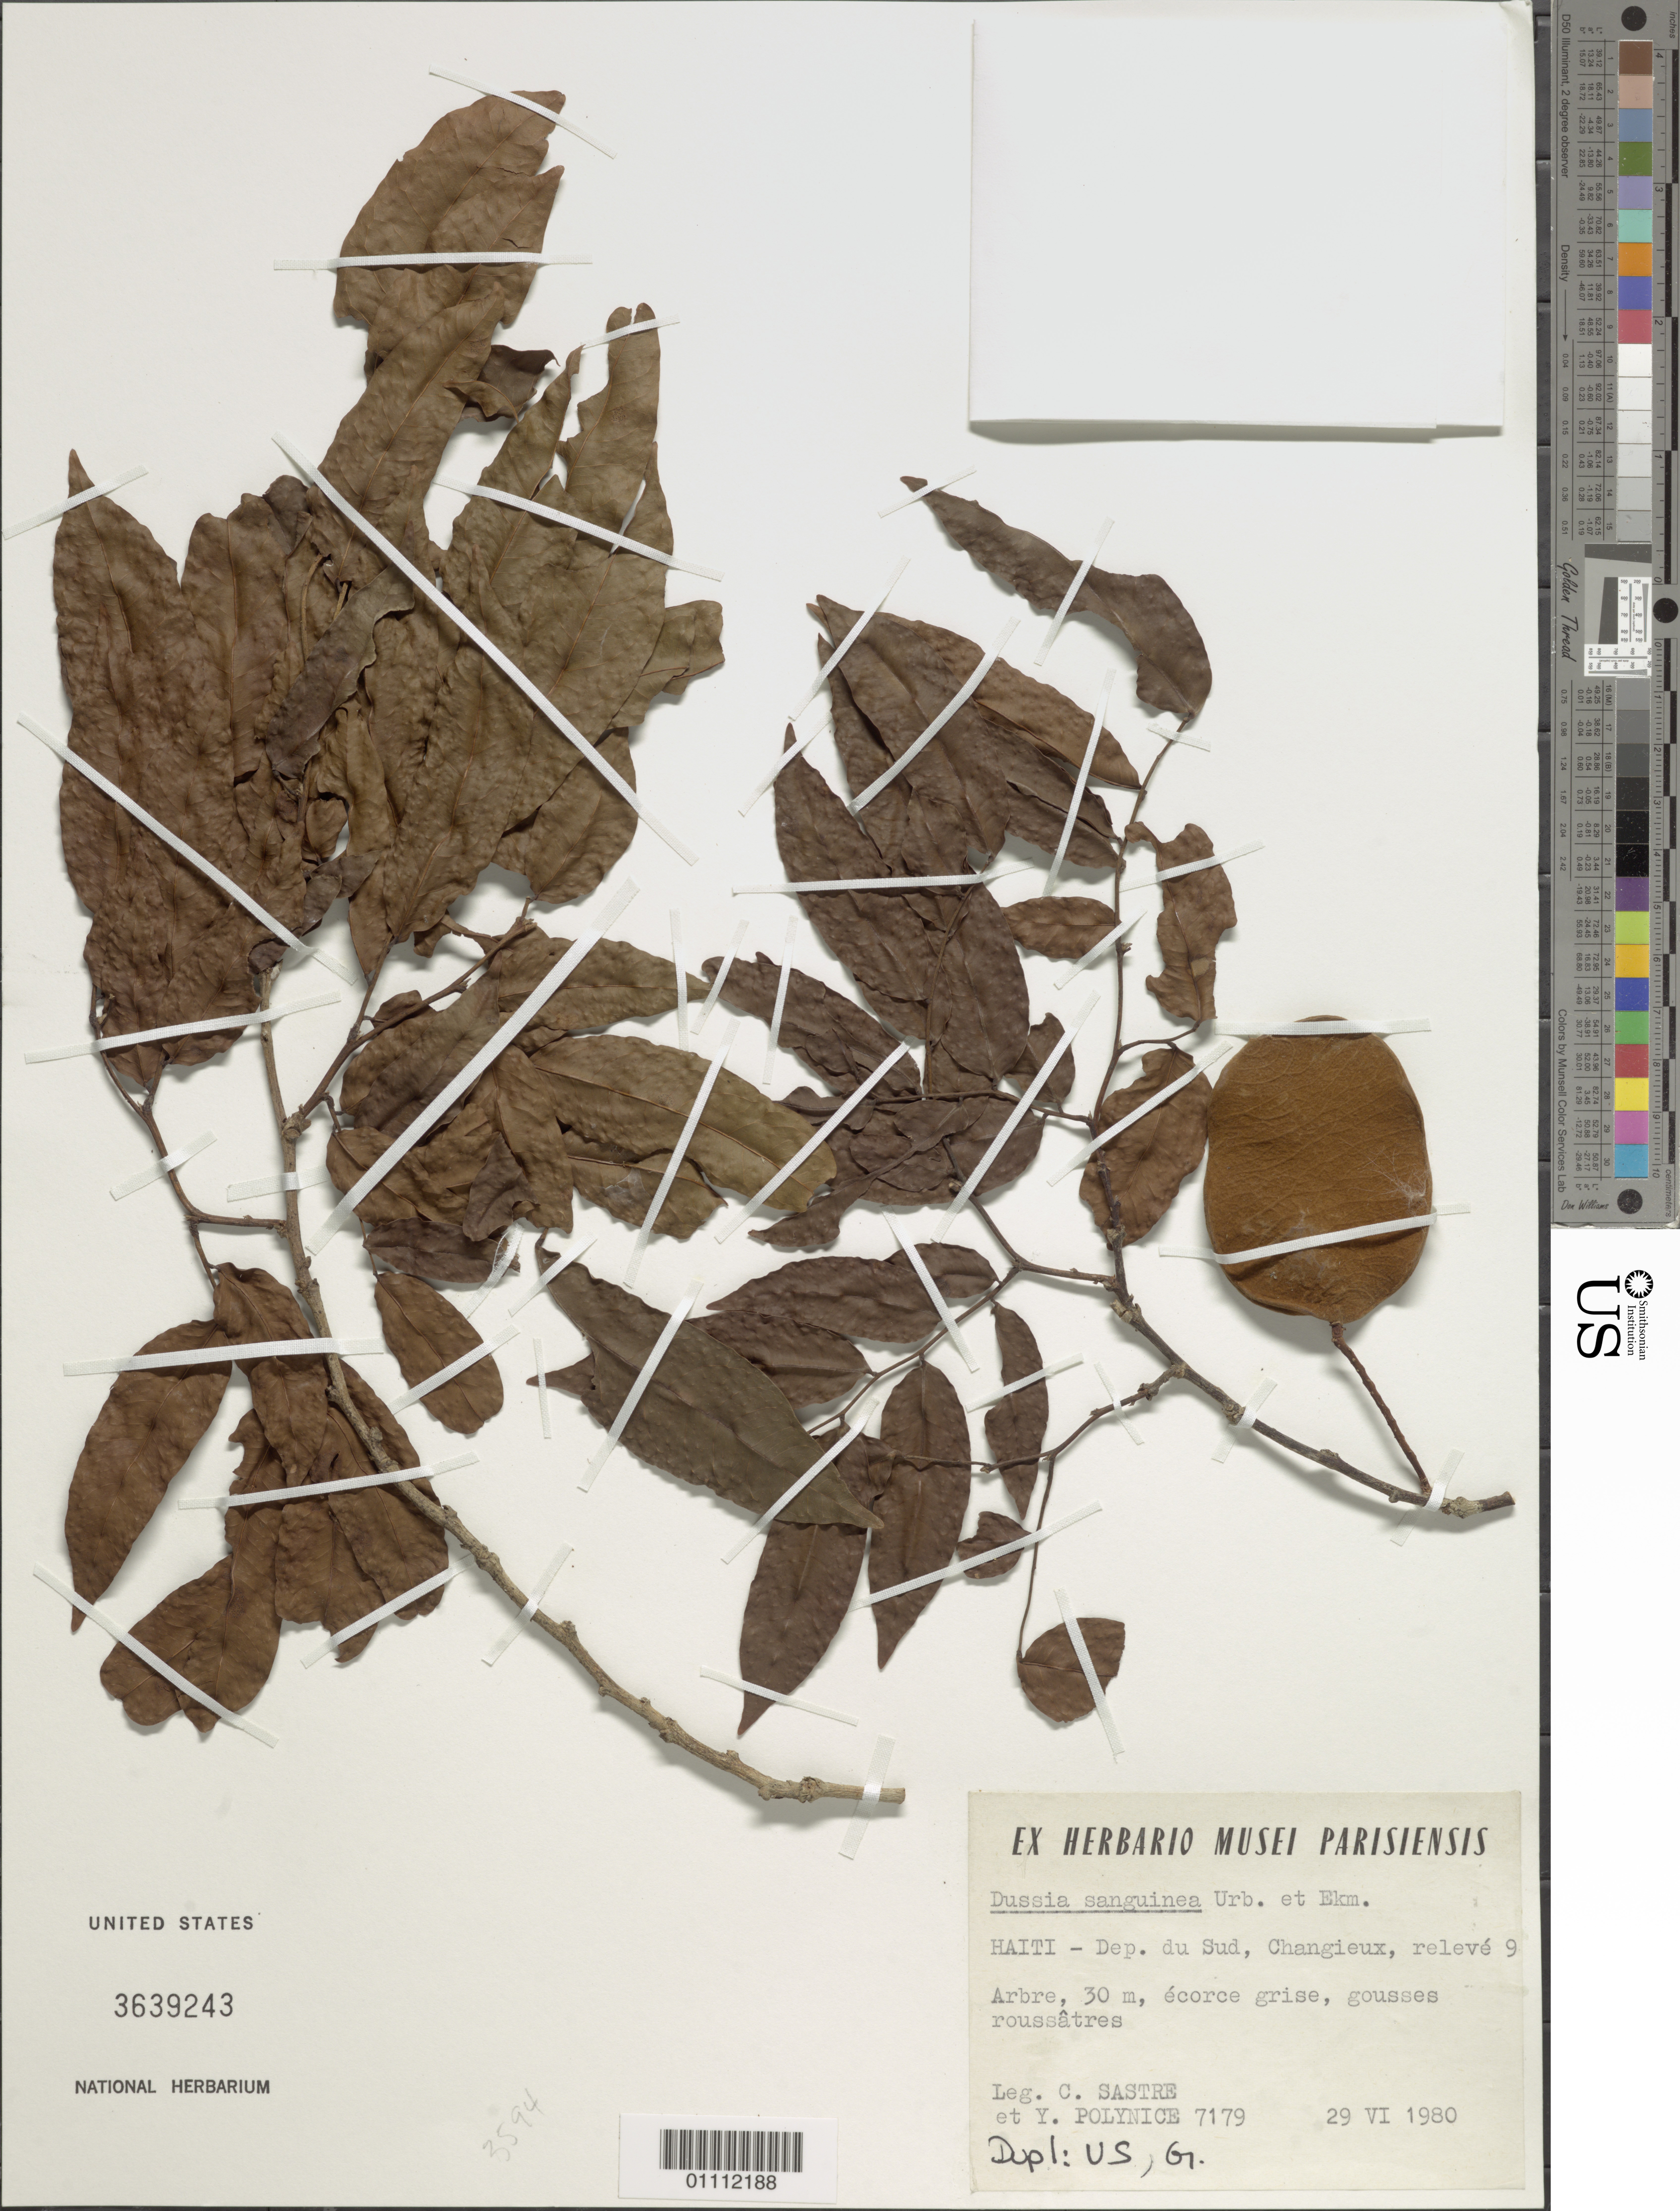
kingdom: Plantae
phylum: Tracheophyta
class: Magnoliopsida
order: Fabales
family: Fabaceae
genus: Dussia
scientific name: Dussia sanguinea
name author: Urb. & Ekman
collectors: C. H. L. Sastre & Y. Polynice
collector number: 7179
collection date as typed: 29 Jun 1980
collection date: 1980-06-29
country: Haiti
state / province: Sud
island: Hispaniola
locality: Changieux, relevé 9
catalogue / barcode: US 3639243